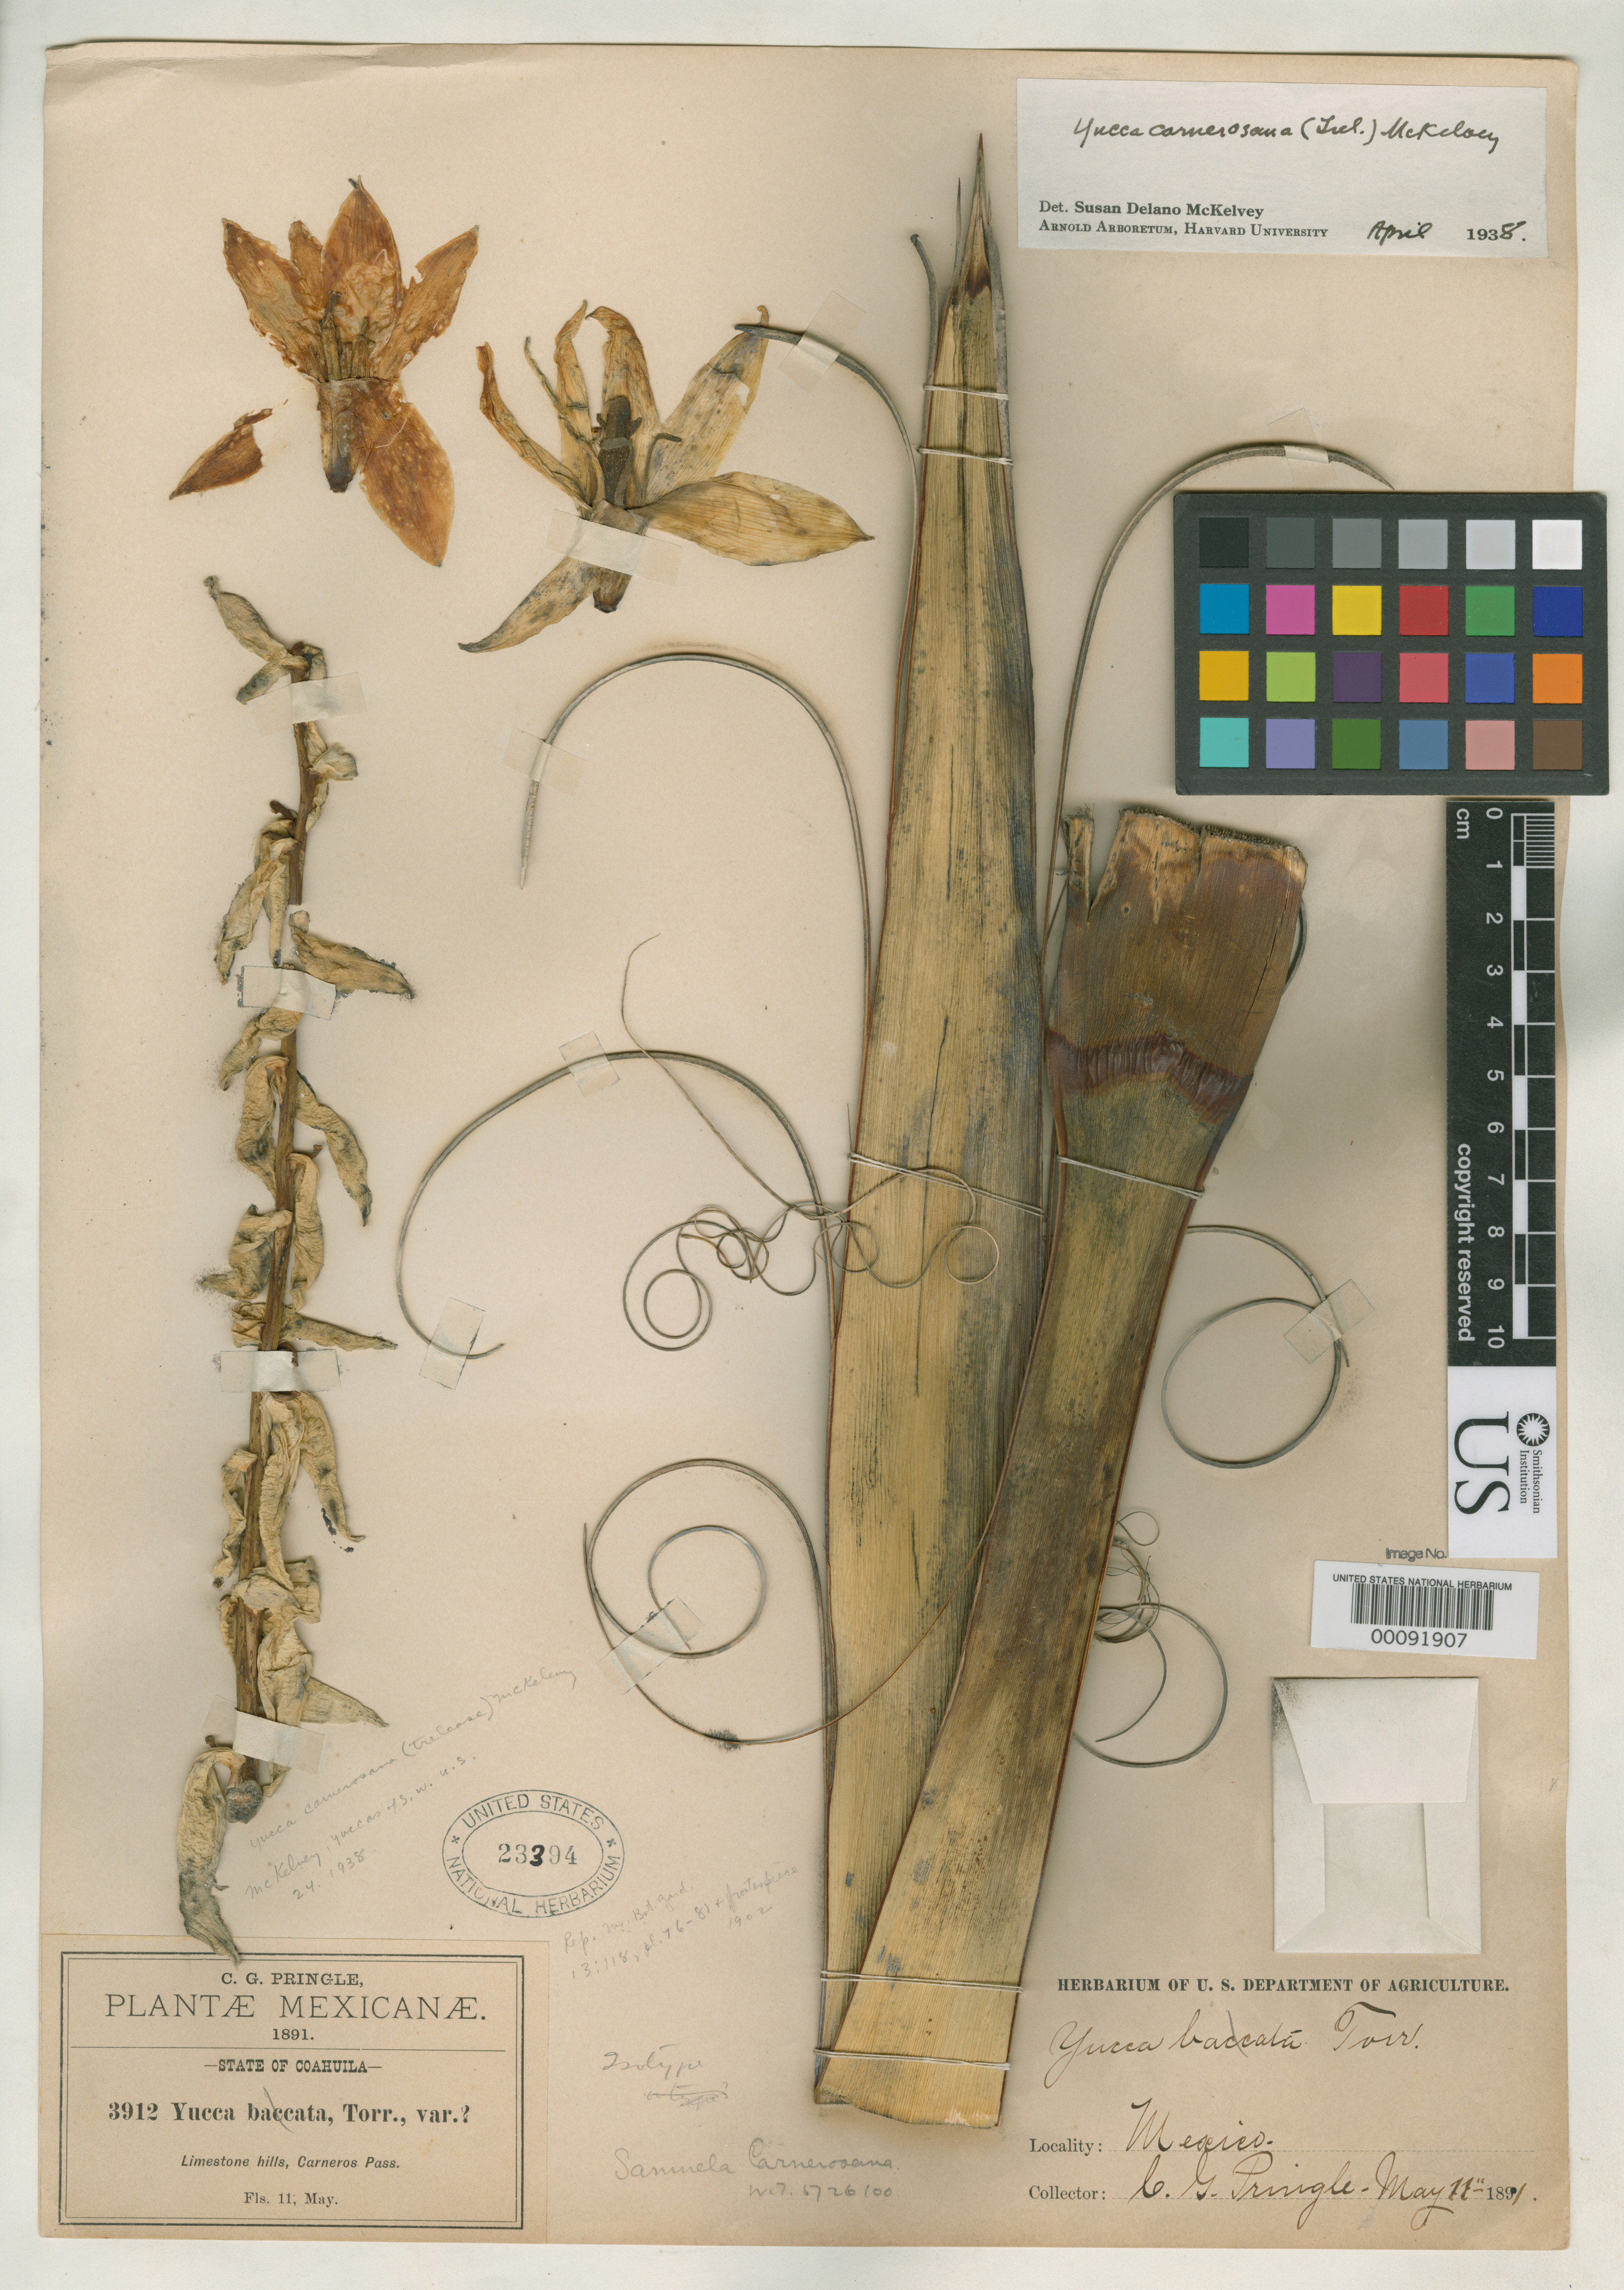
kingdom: Plantae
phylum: Tracheophyta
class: Liliopsida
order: Asparagales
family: Asparagaceae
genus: Samuela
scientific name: Samuela carnerosana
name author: Trel.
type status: Syntype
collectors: C. G. Pringle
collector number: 3912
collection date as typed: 11 May 1891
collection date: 1891-05-11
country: Mexico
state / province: Coahuila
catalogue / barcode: US 23394